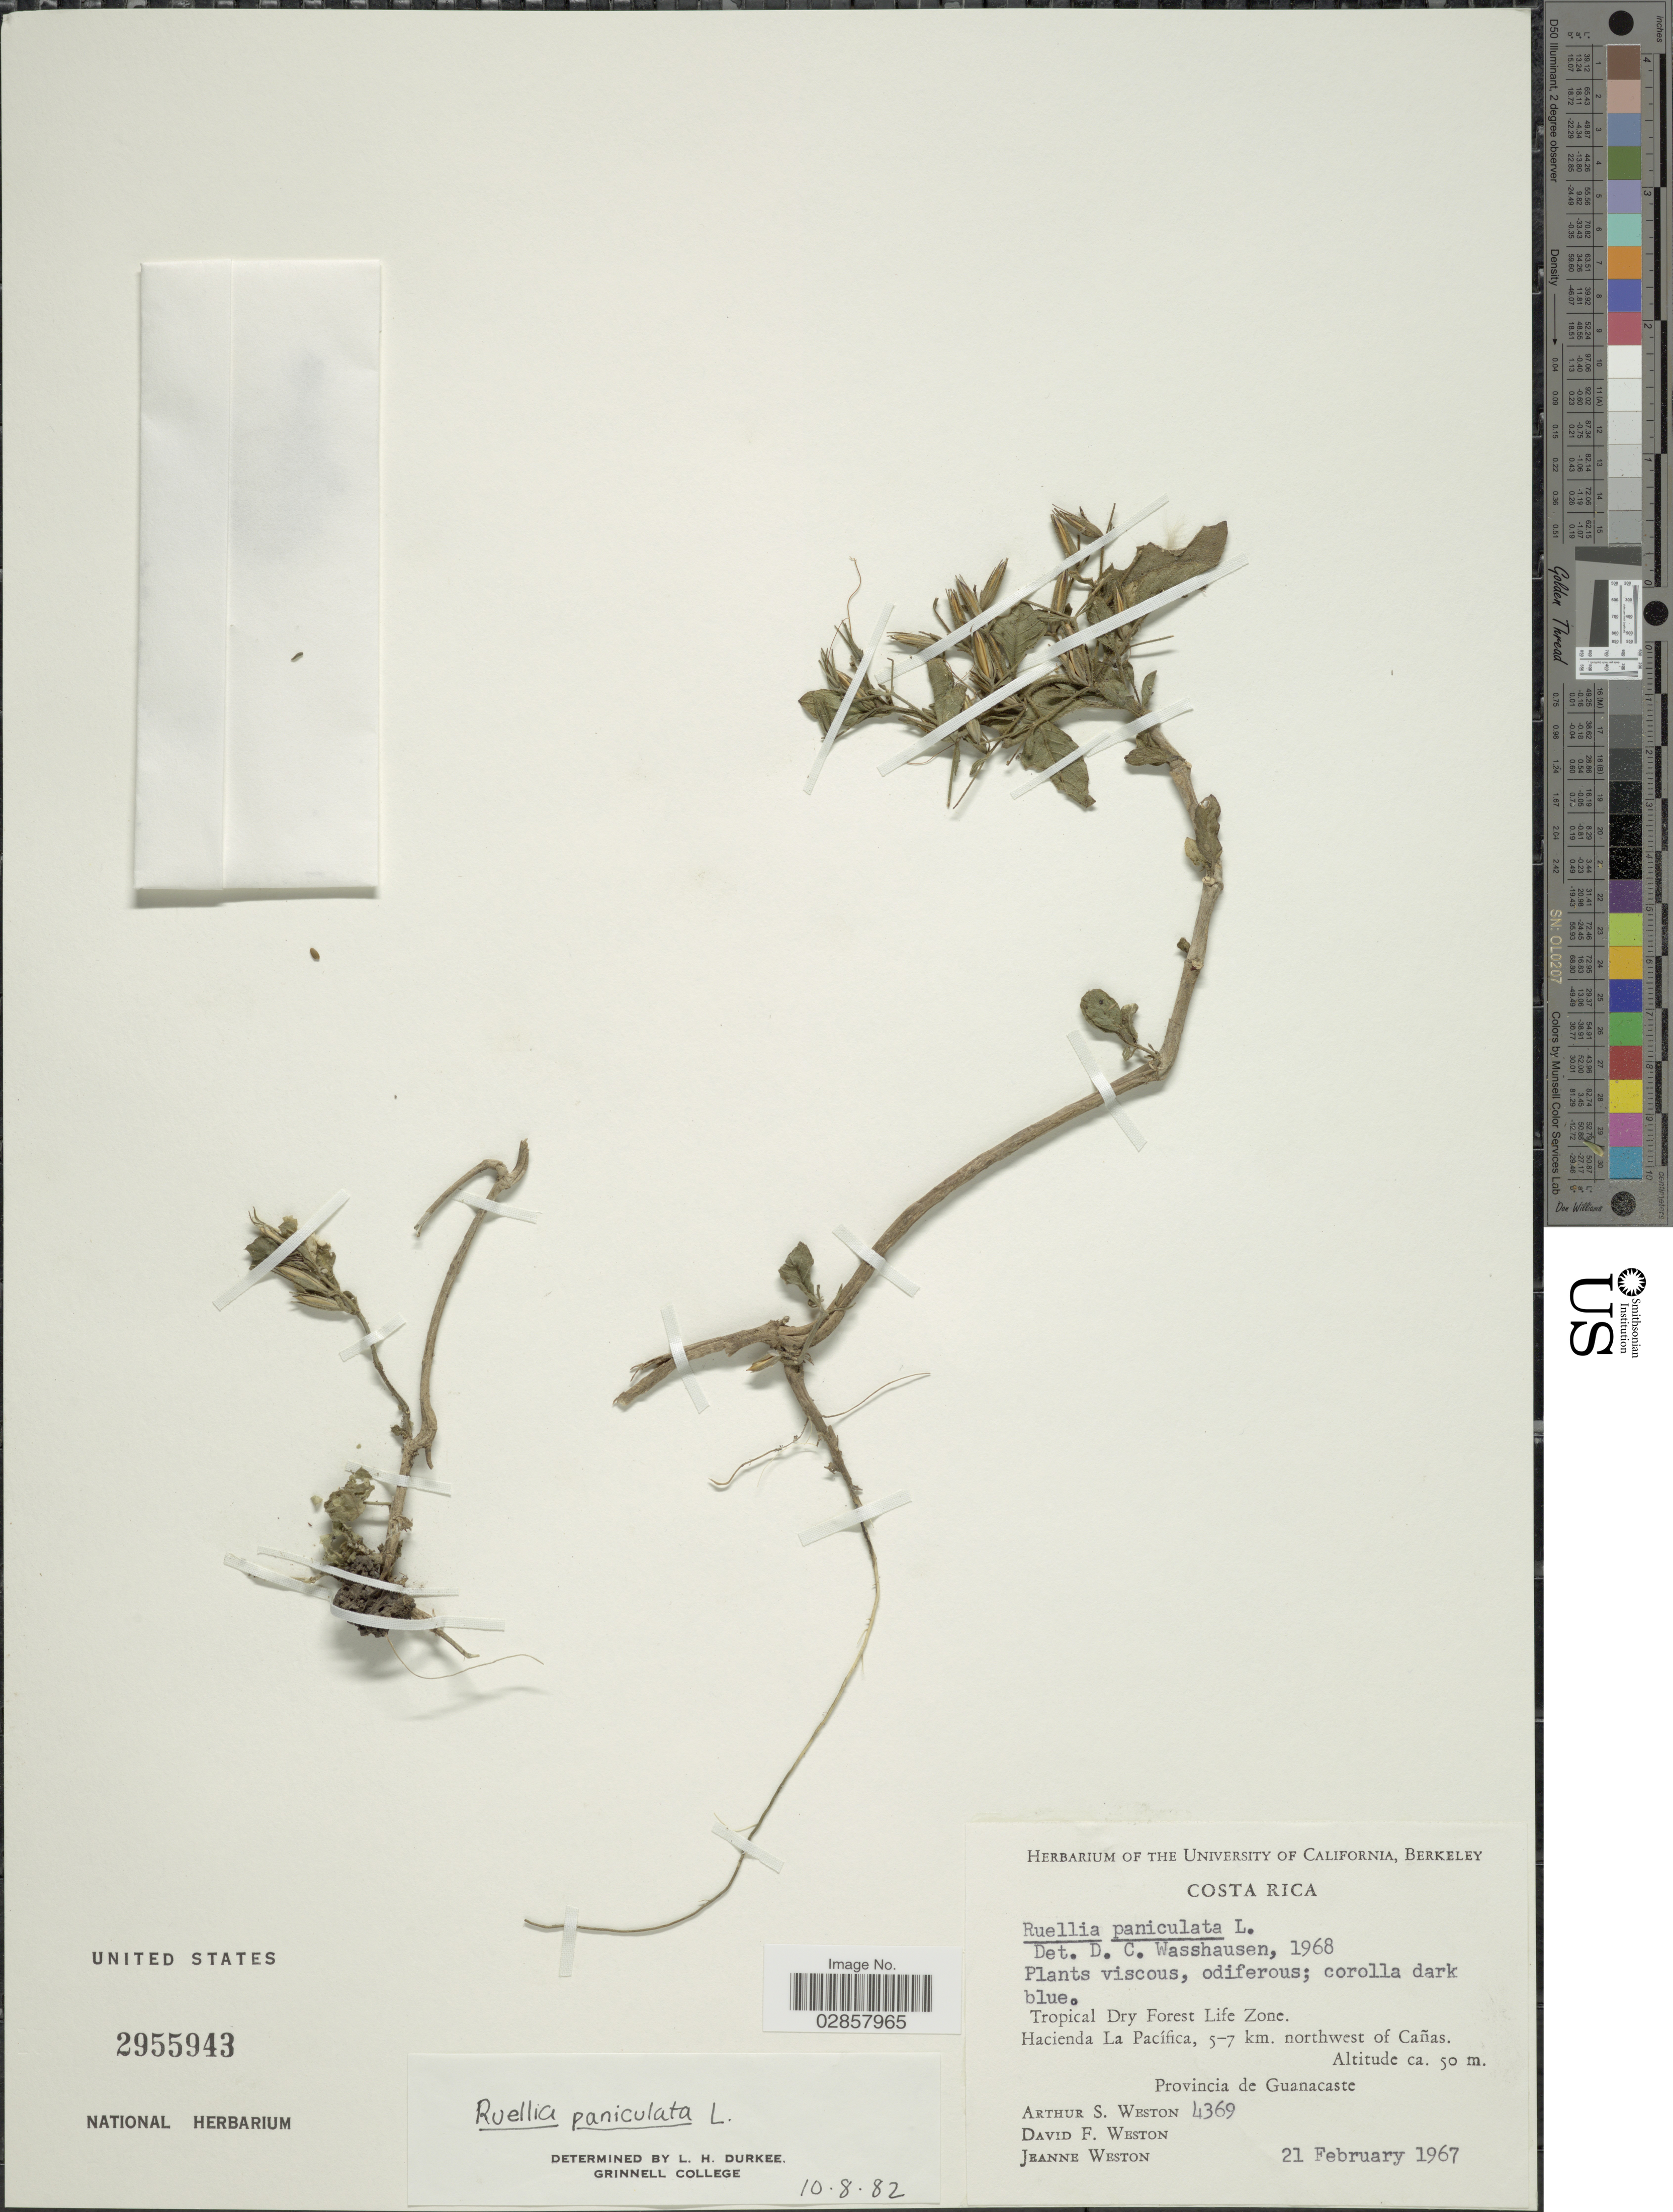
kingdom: Plantae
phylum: Tracheophyta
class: Magnoliopsida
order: Lamiales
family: Acanthaceae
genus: Ruellia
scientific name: Ruellia paniculata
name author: L.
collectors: A. Weston, D. Weston & J. Weston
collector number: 4369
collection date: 1967-02-21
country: Costa Rica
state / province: Guanacaste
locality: Tropical Dry Forest Life Zone. Hacienda La Pacífica, 5-7 km. northwest of Cañas. Provincia de Guanacasta.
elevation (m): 50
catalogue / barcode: US 2955943